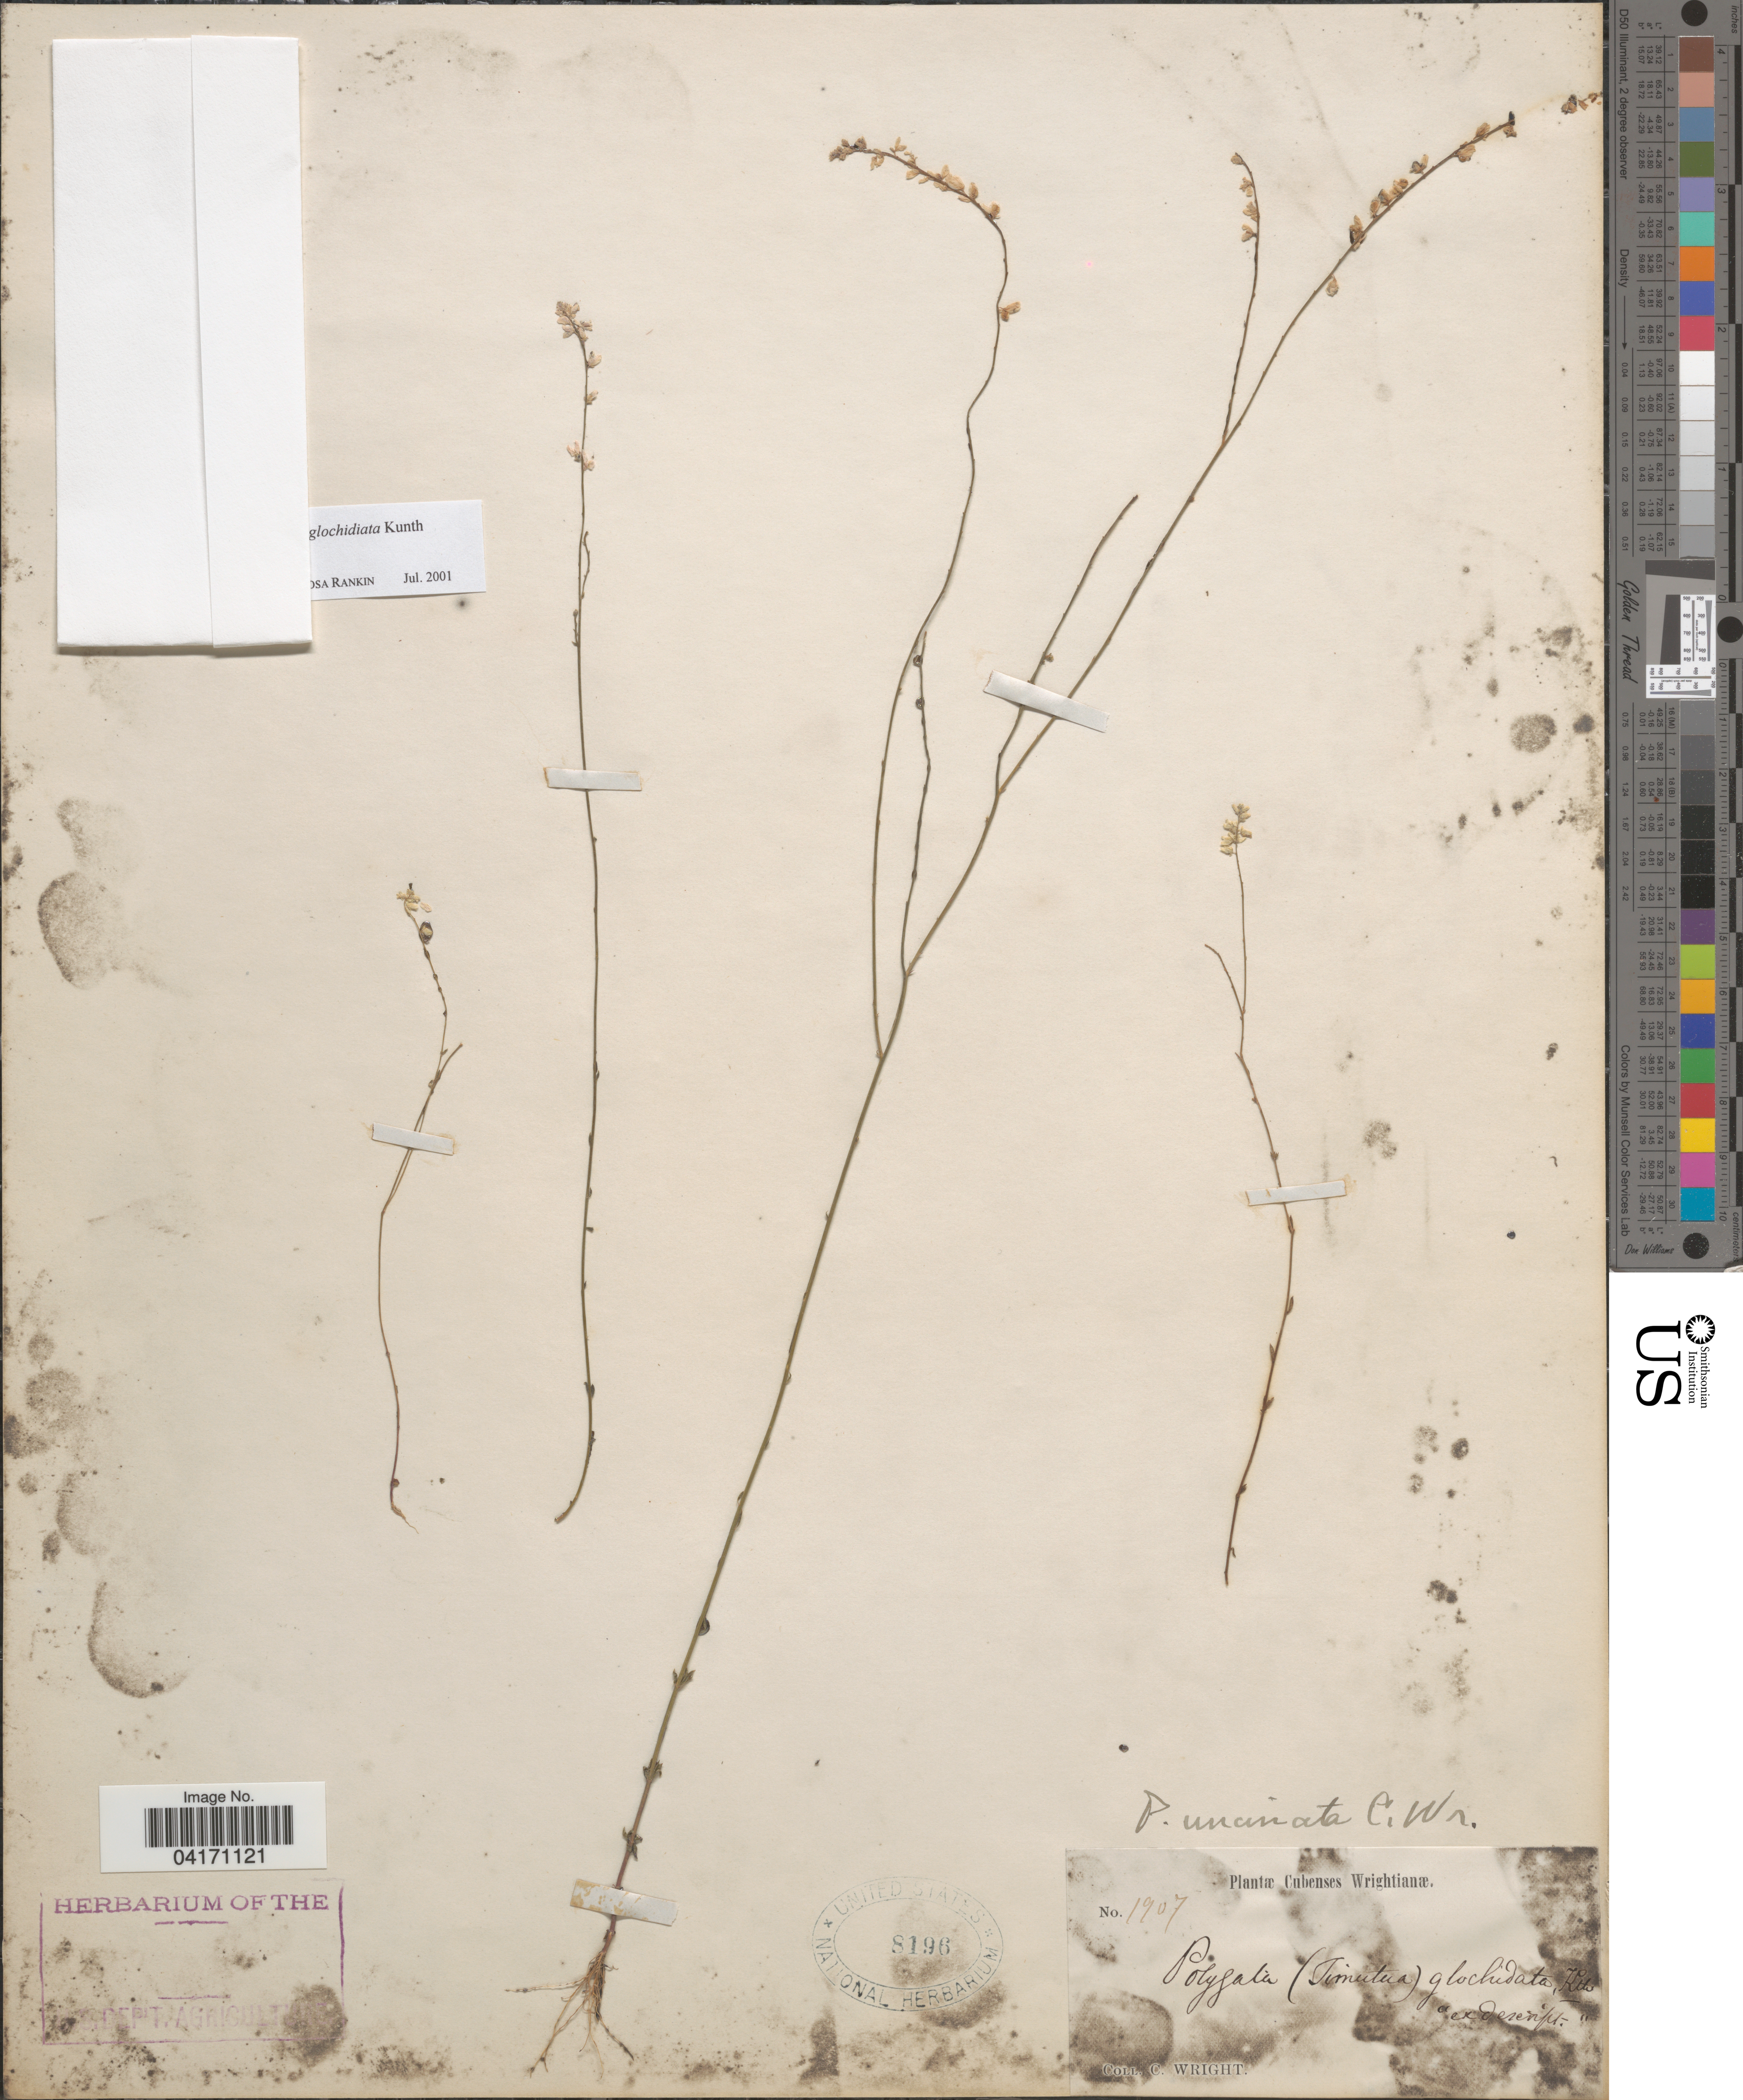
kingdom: Plantae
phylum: Tracheophyta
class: Magnoliopsida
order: Fabales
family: Polygalaceae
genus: Polygala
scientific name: Polygala uncinata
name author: E. Mey. ex Meisn.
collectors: C. Wright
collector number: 1907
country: Cuba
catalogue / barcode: US 8196